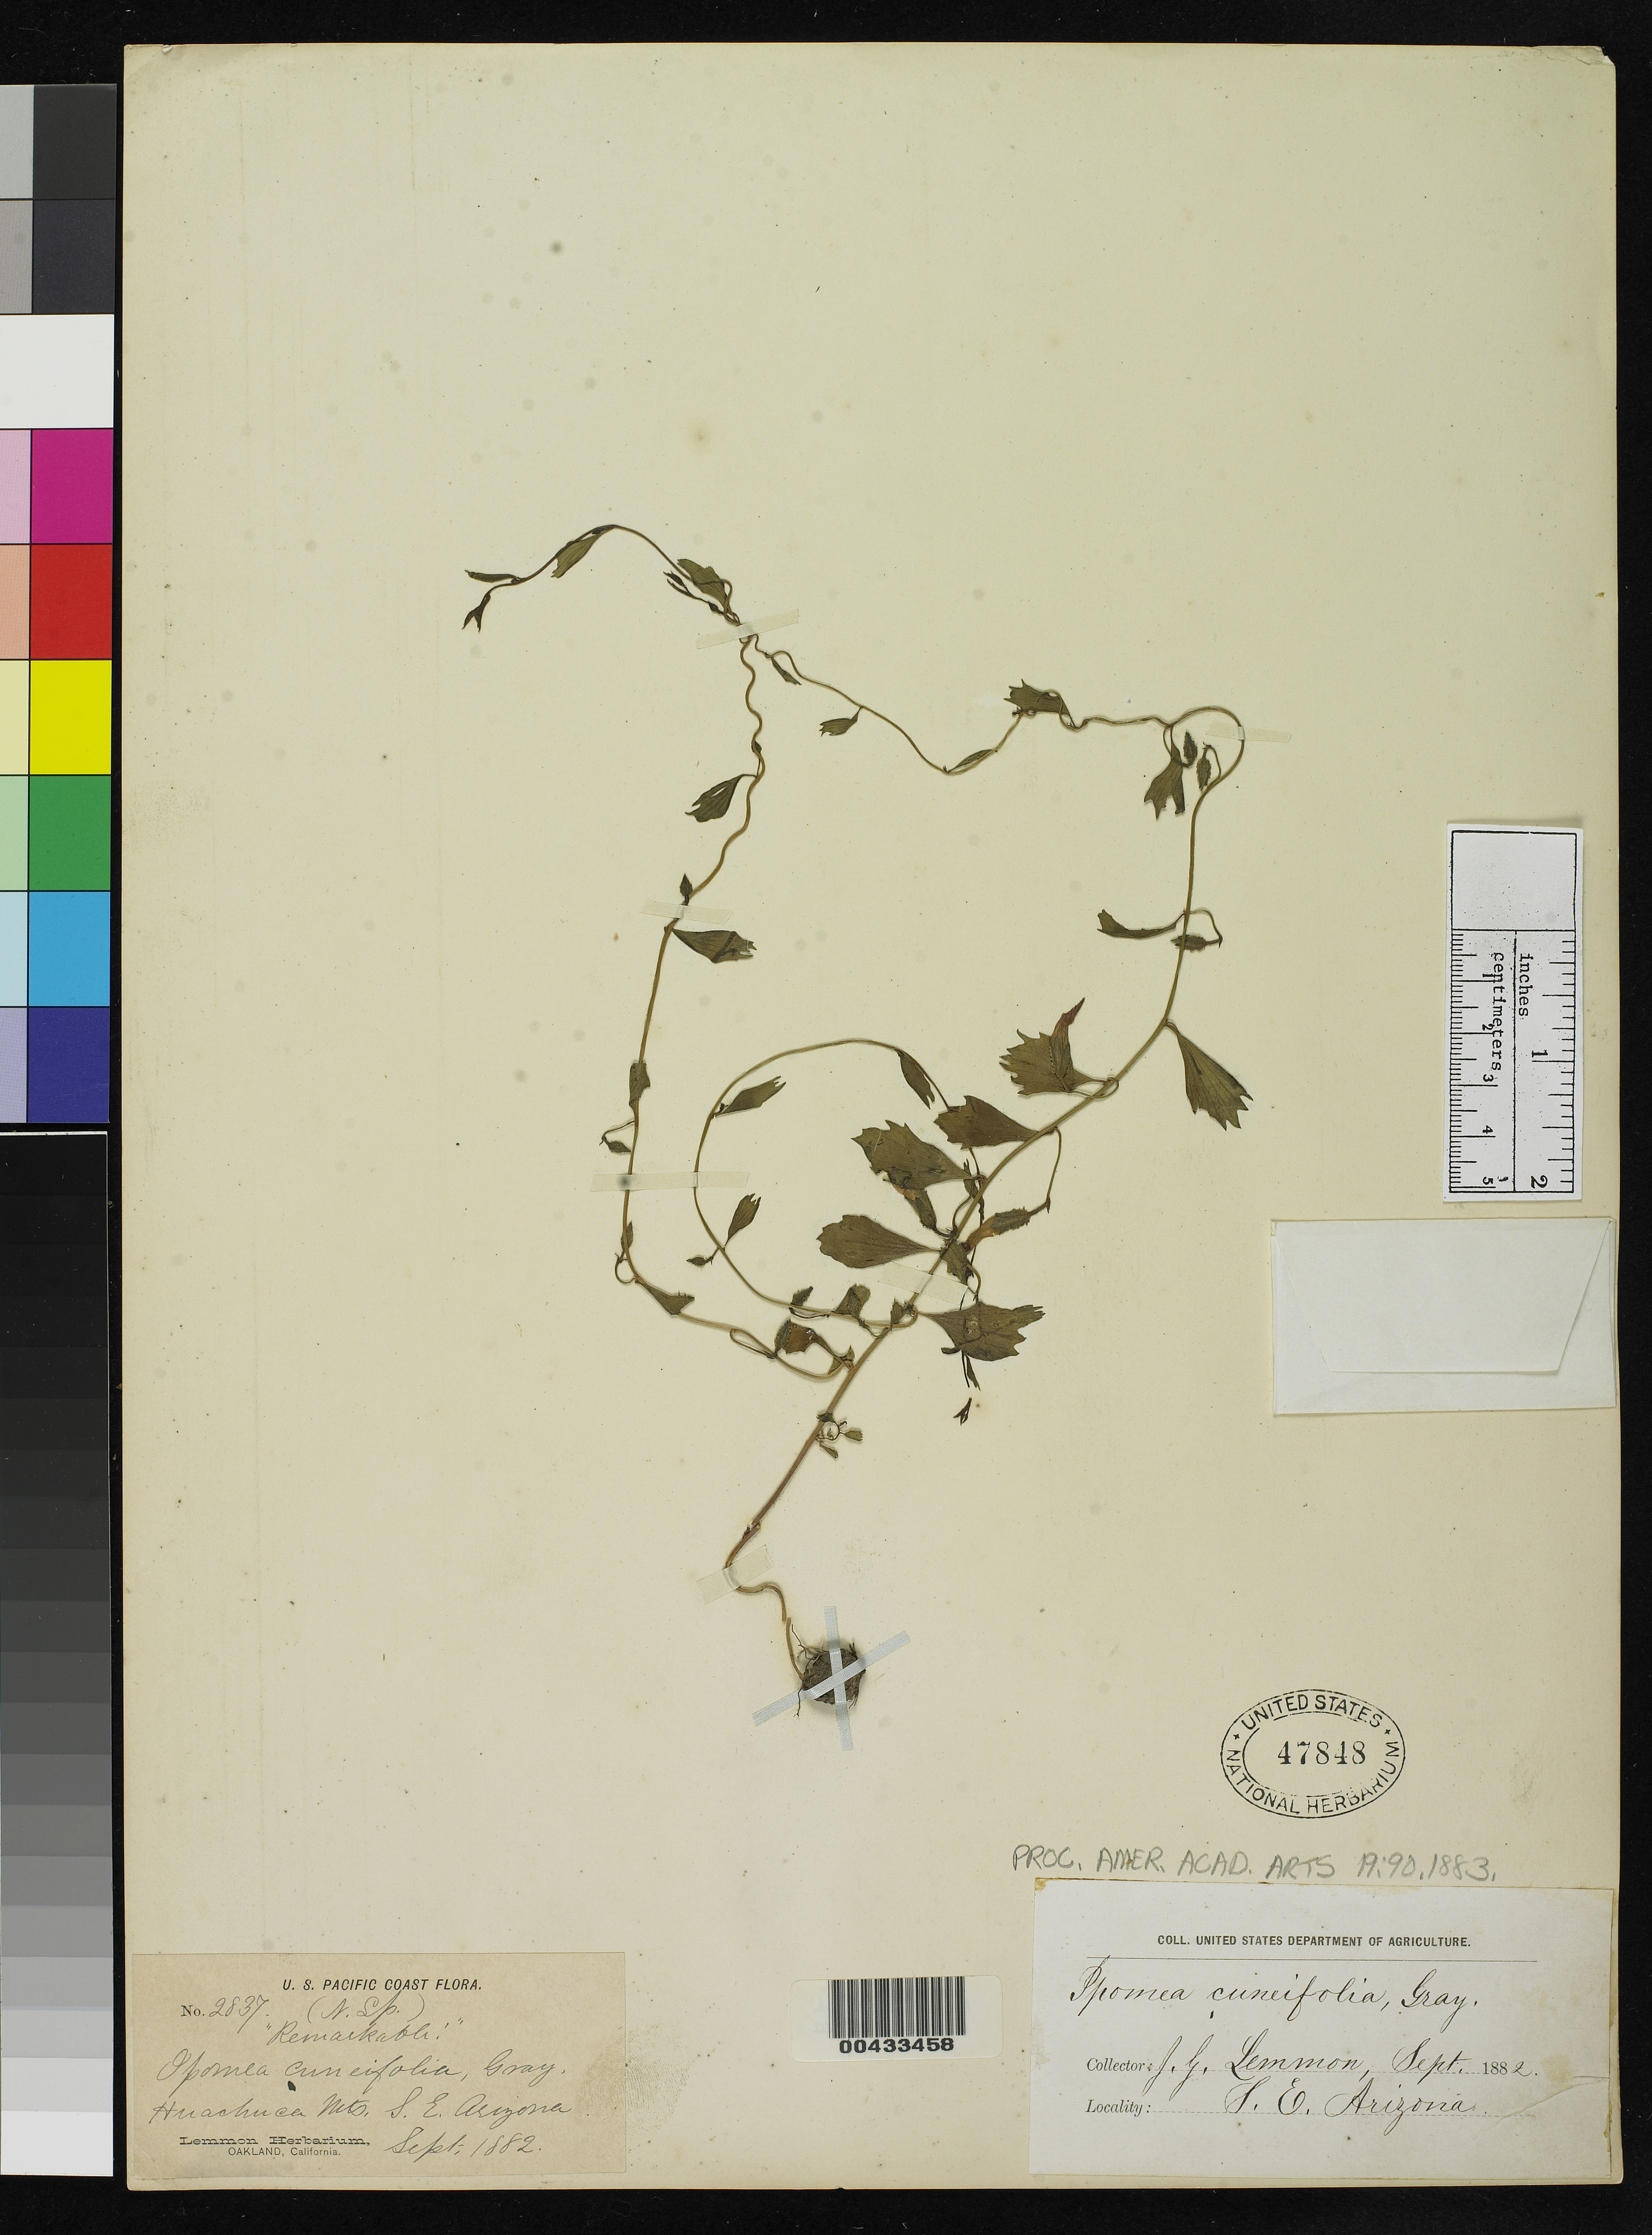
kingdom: Plantae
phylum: Tracheophyta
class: Magnoliopsida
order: Solanales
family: Convolvulaceae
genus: Ipomoea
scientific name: Ipomoea cuneifolia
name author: A. Gray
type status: Isotype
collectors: J. G. Lemmon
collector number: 2837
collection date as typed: Sep 1882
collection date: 1882-09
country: United States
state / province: Arizona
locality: Huachuca Mountains.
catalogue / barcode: US 47848